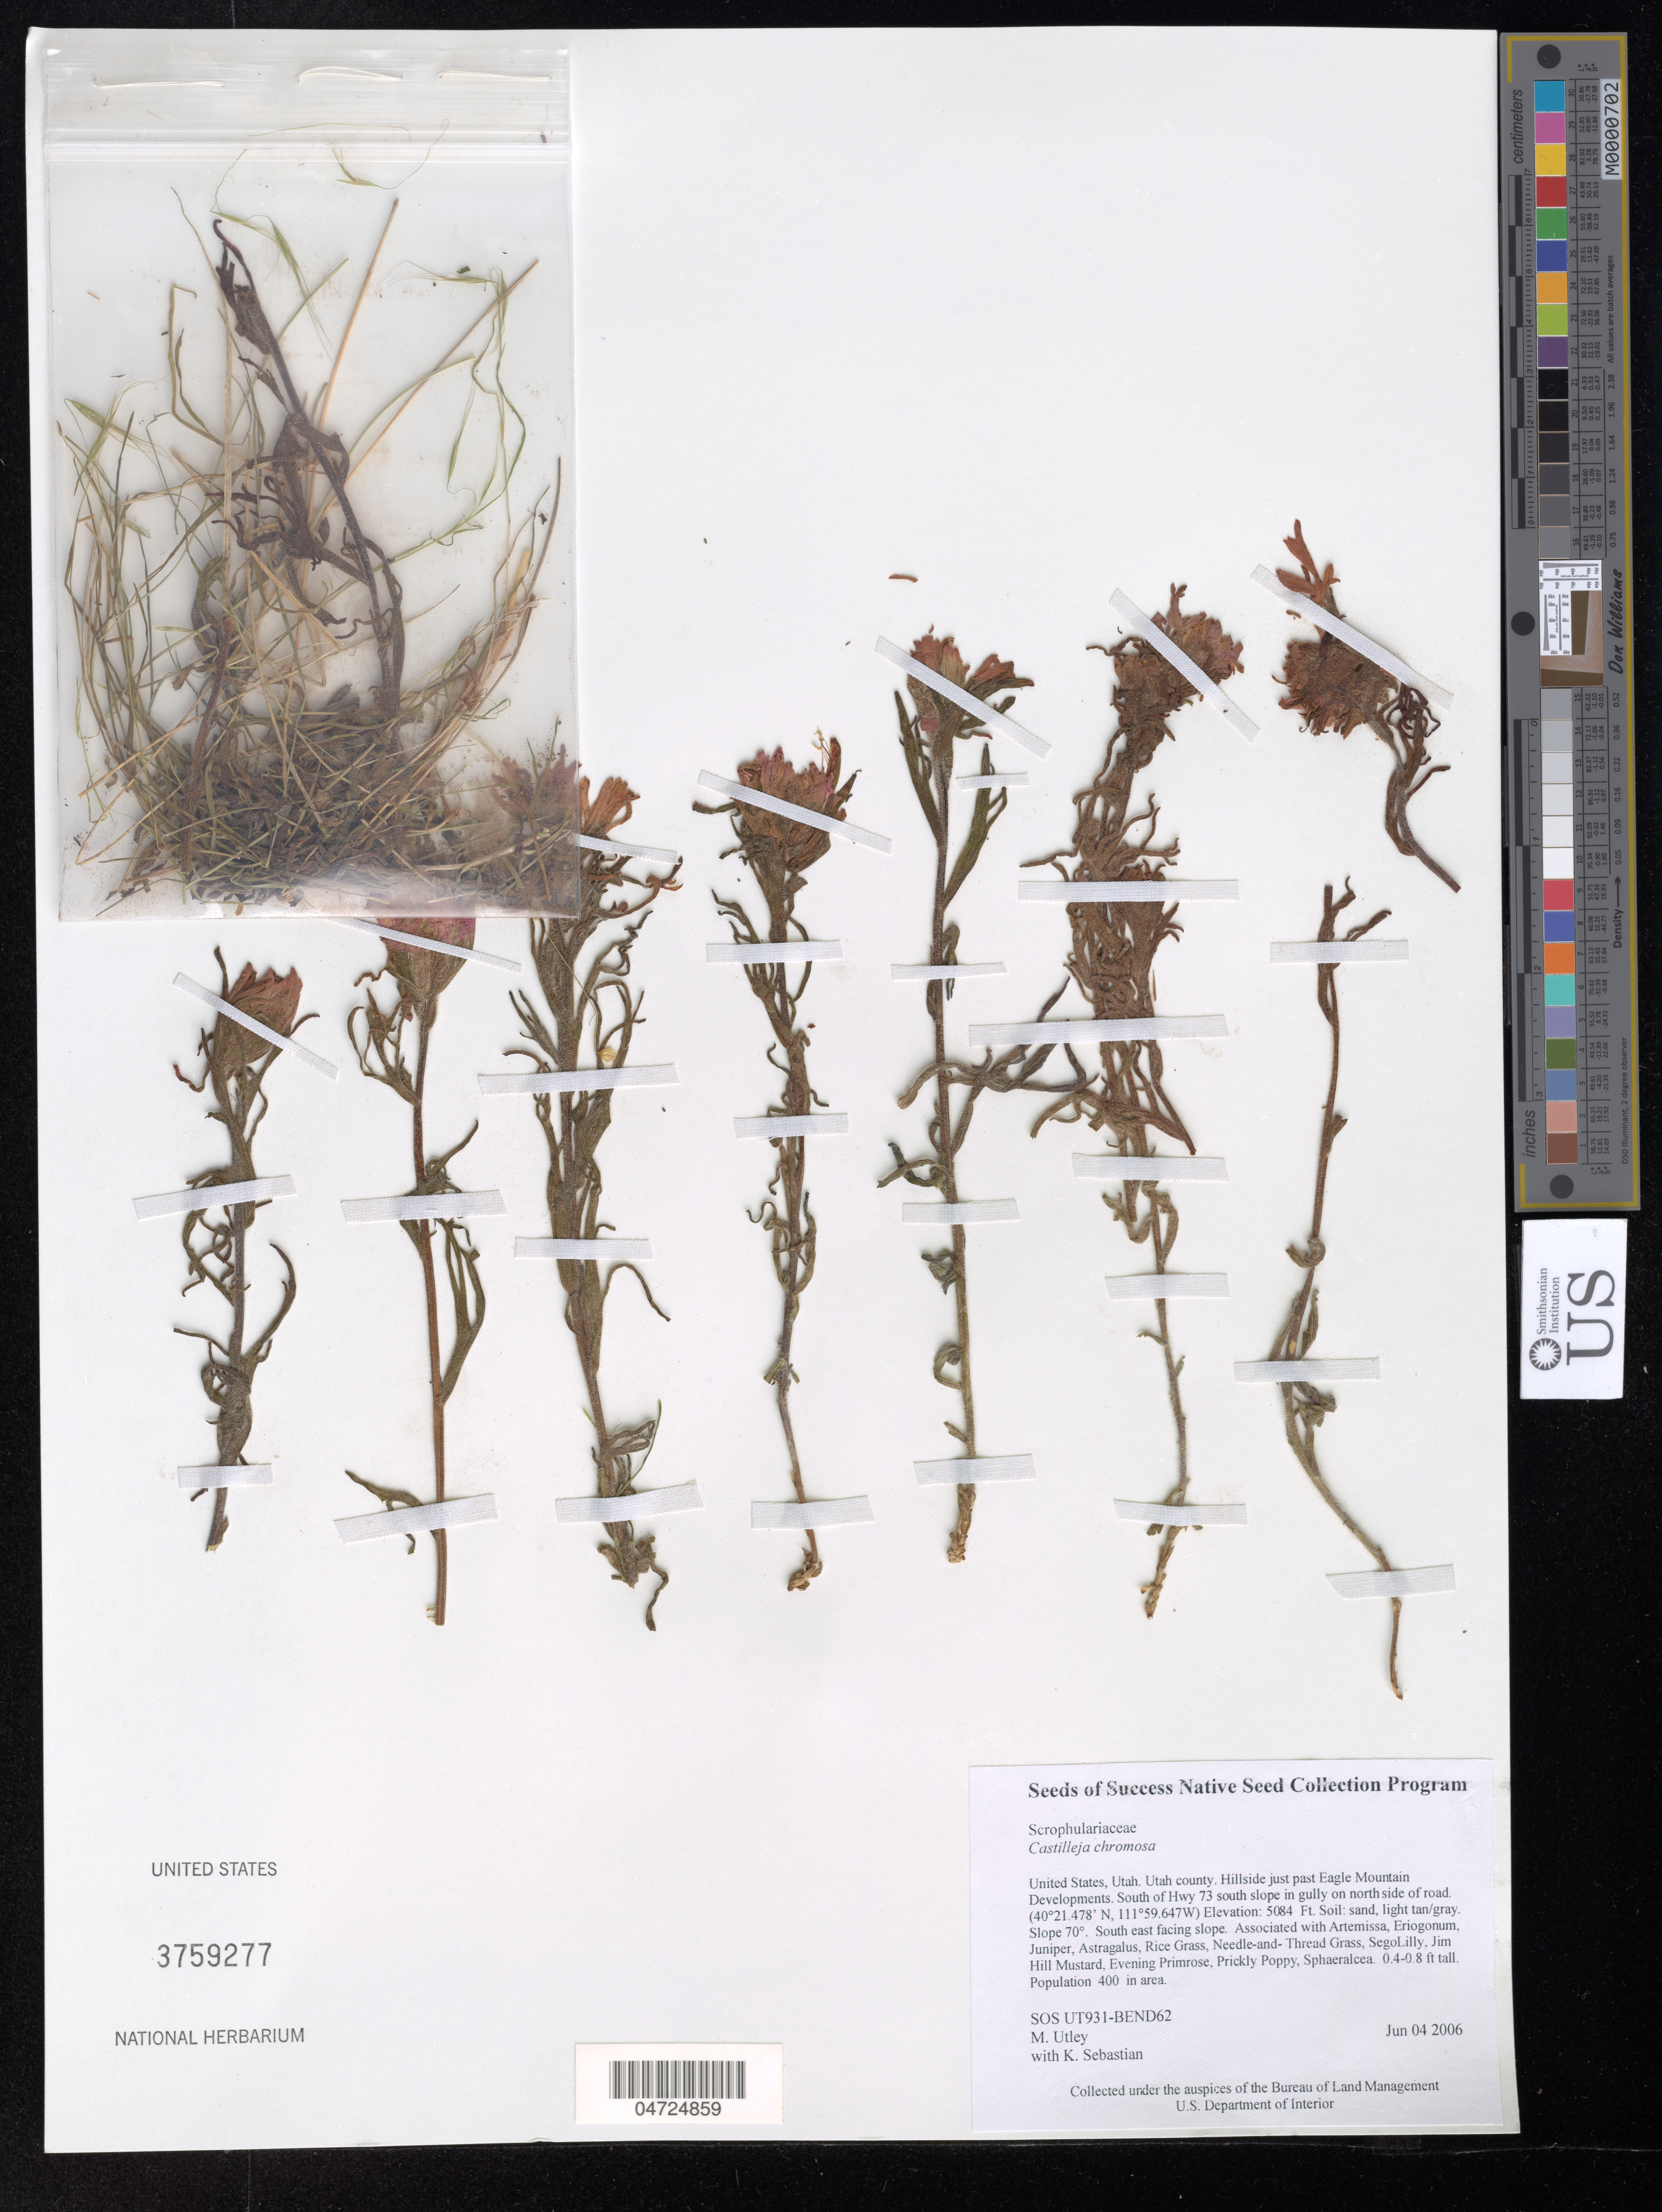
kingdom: Plantae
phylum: Tracheophyta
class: Magnoliopsida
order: Lamiales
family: Orobanchaceae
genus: Castilleja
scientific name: Castilleja chromosa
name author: A. Nelson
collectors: M. Utley & K. Sebastian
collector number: SOS UT931-BEND62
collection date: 2006-06-04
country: United States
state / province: Utah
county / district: Utah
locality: Utah county. Hillside just past Eagle Mountain Developments. South of Hwy 73 south slope in gully on north side of road. South east facing slope.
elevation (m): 1550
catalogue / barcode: US 3759277